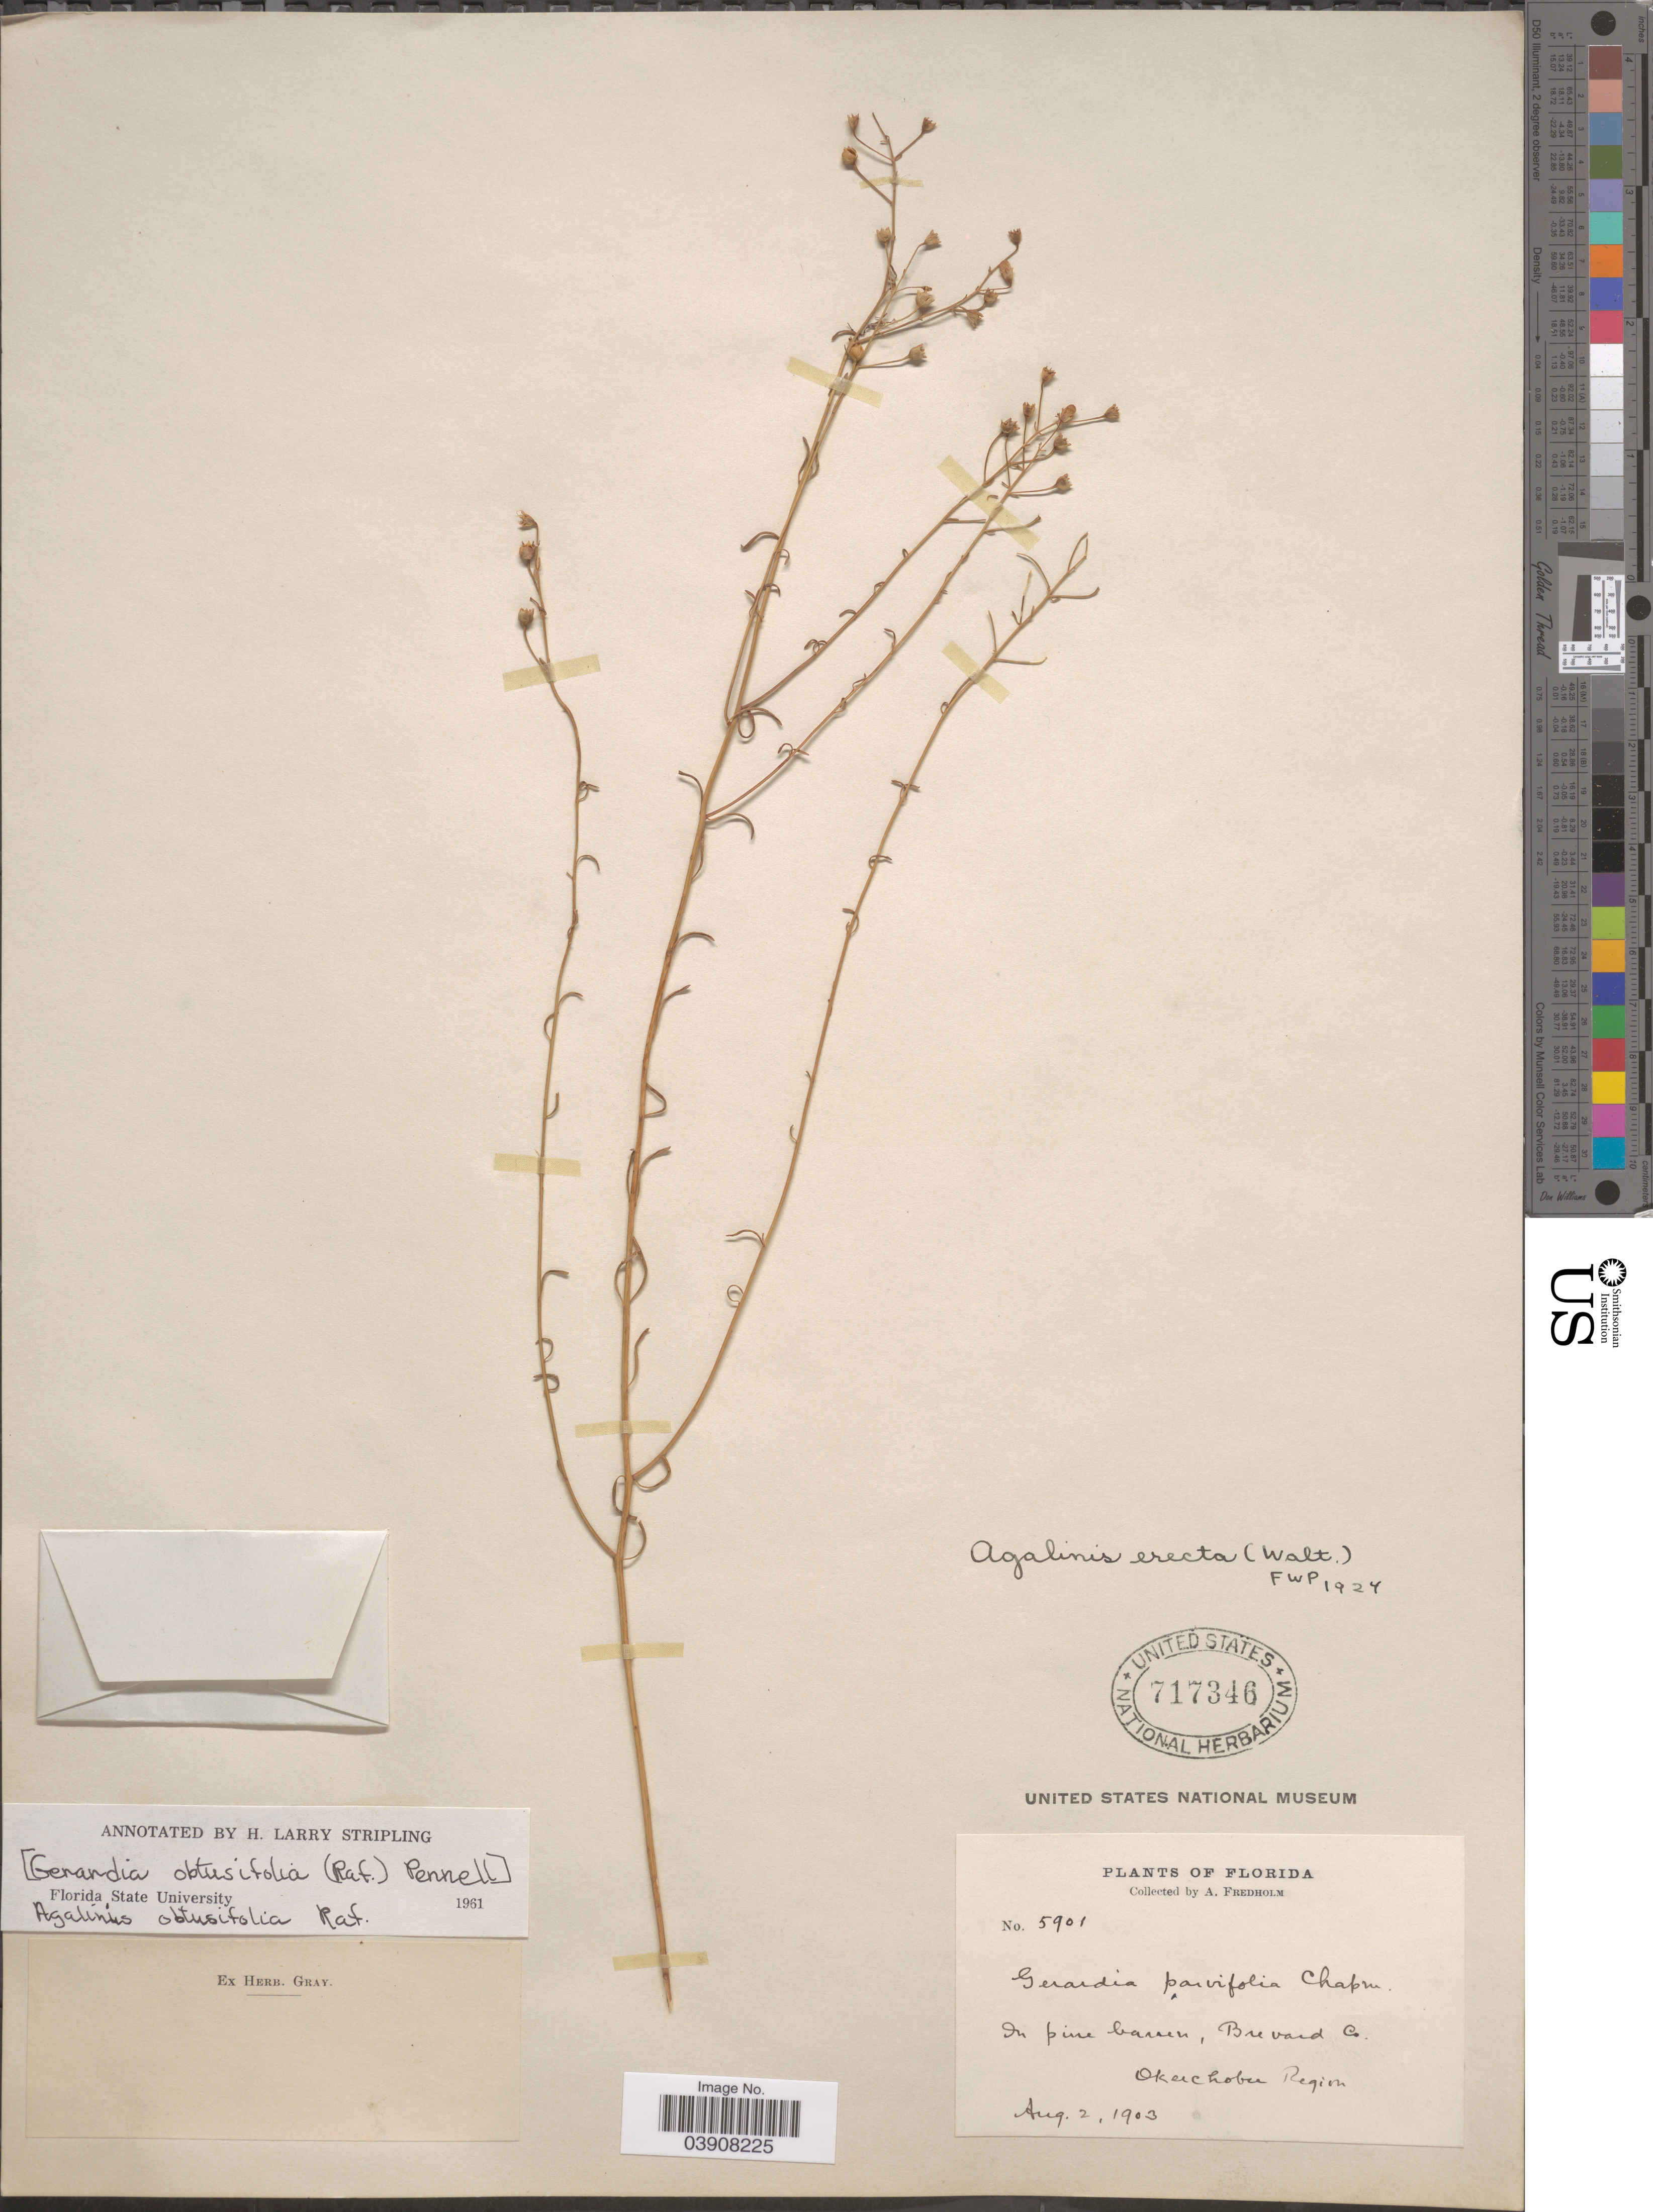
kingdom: Plantae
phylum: Tracheophyta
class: Magnoliopsida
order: Lamiales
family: Orobanchaceae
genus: Agalinis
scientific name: Agalinis obtusifolia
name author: Raf.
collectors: A. Fredholm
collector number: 5901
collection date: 1903-08-02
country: United States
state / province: Florida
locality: In pine barrens, Brevard Co. Okeechobee Region.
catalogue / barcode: US 717346